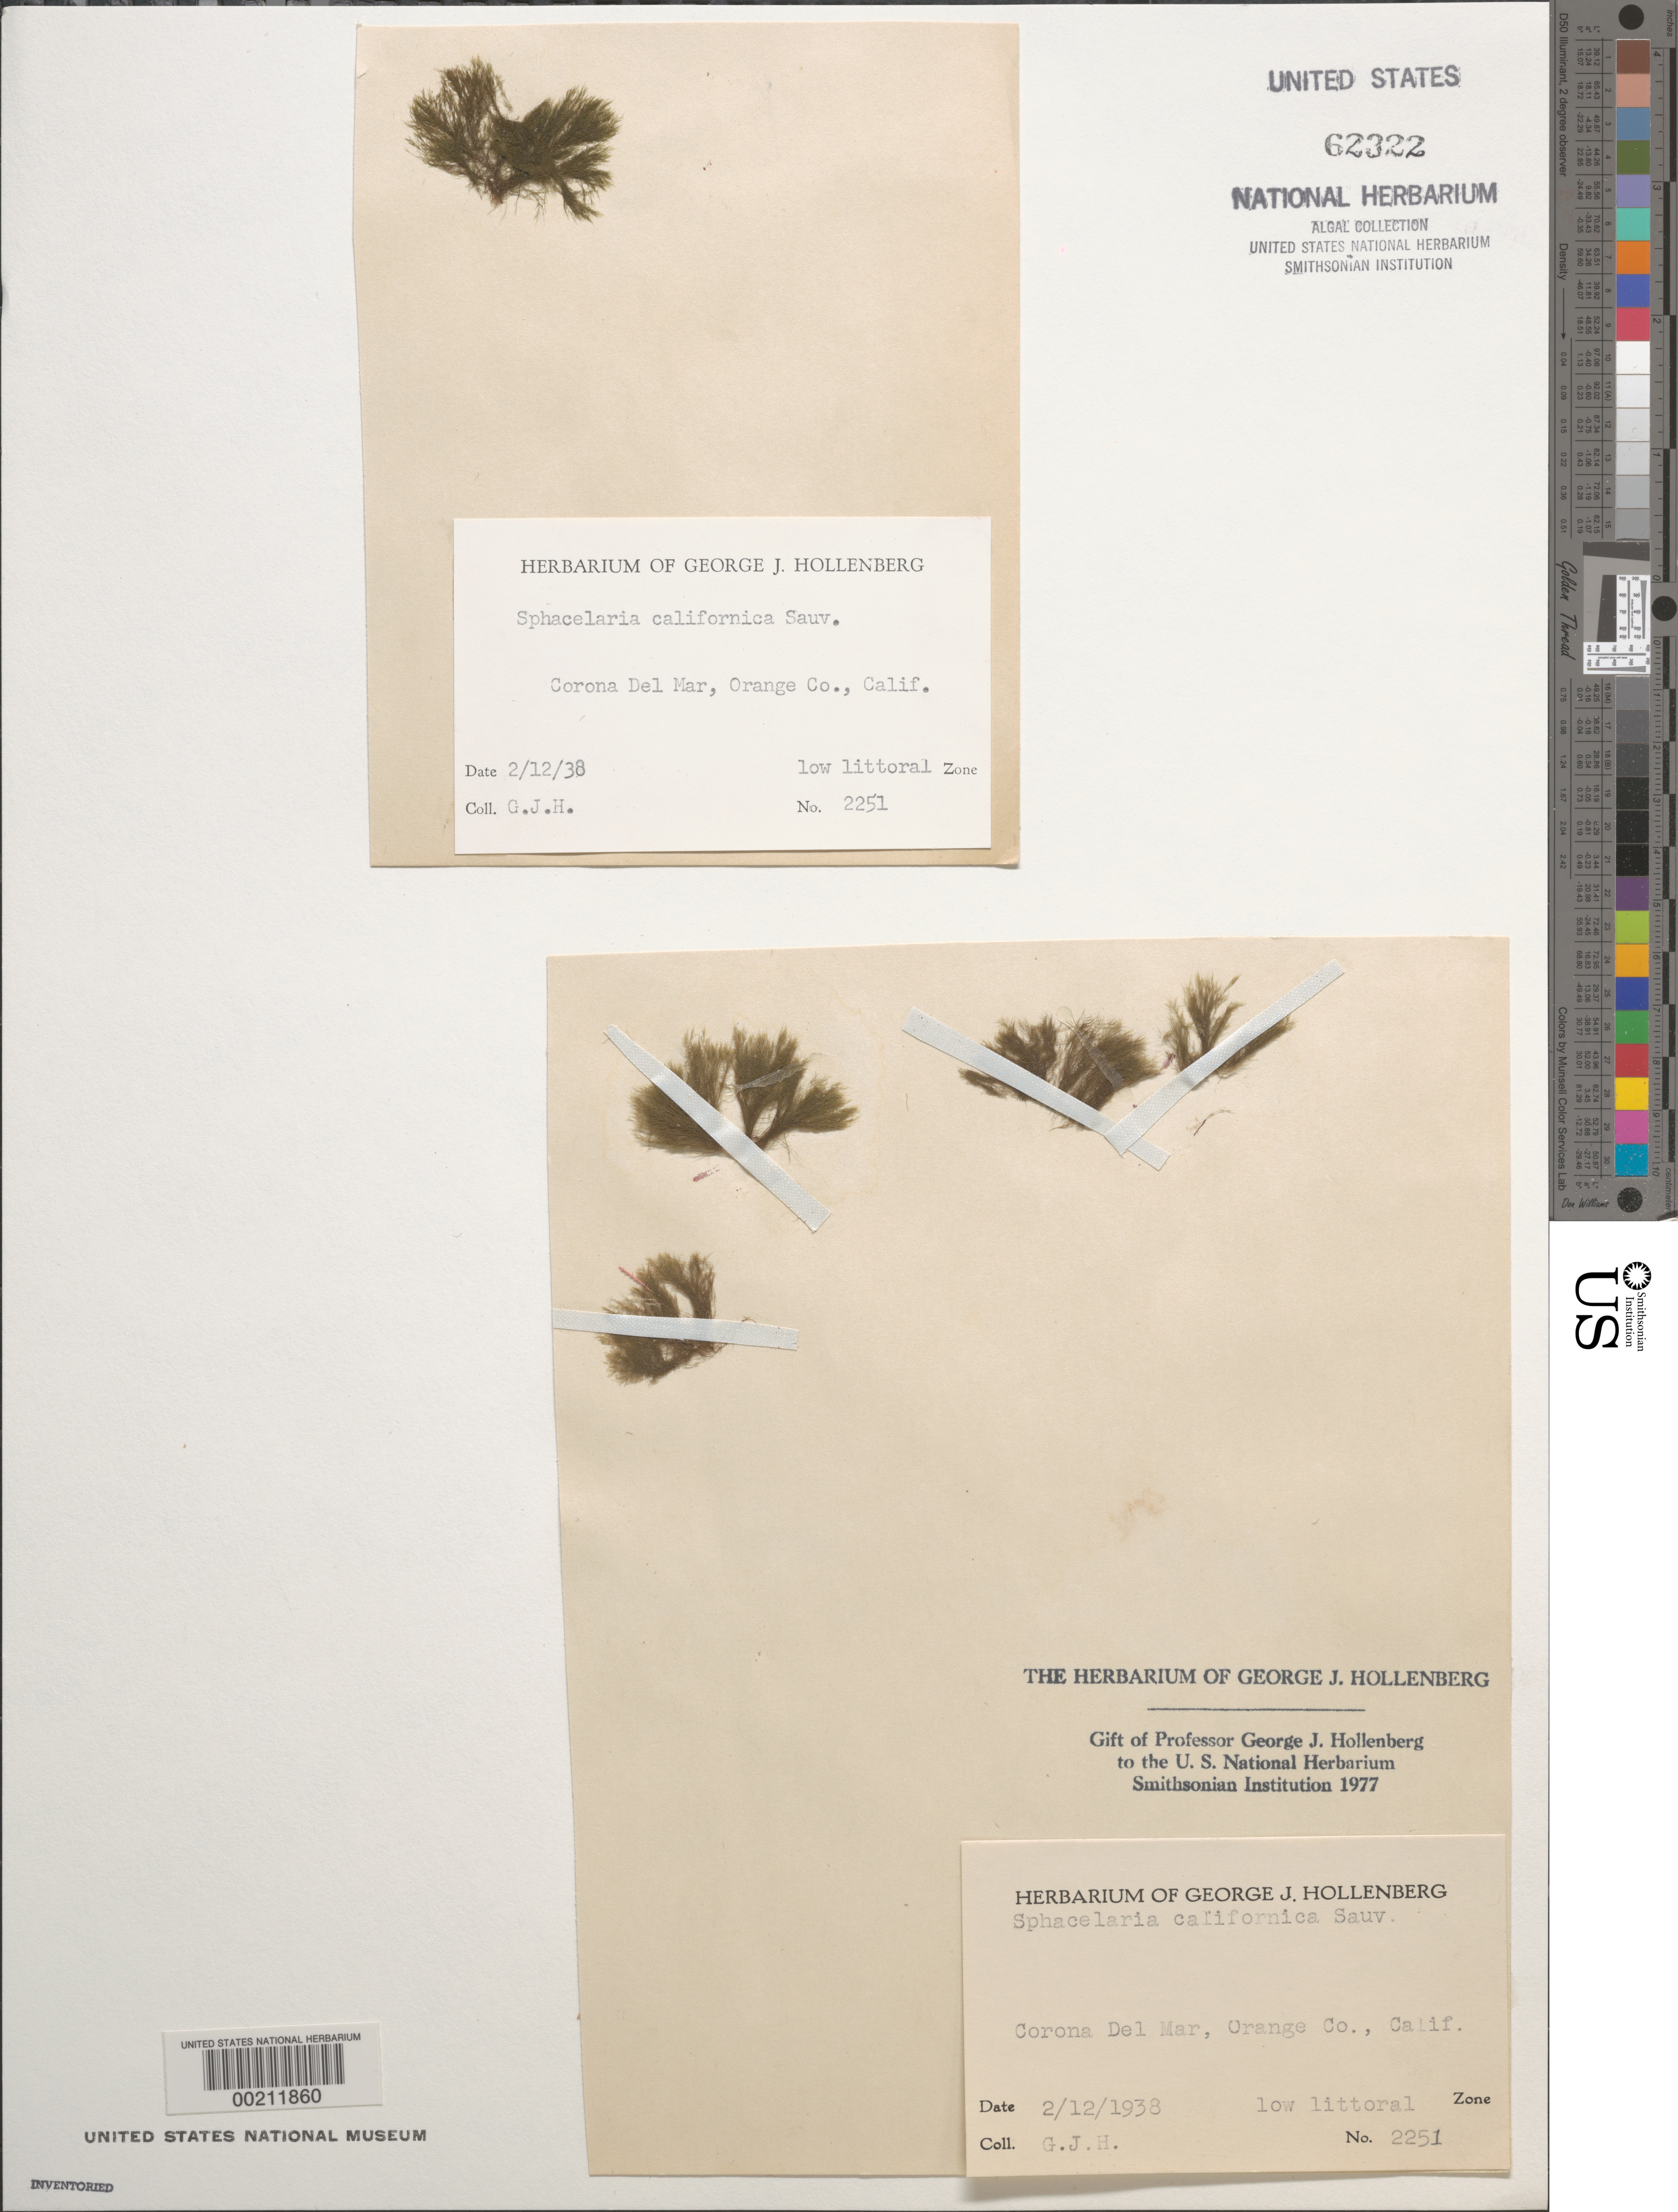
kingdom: Chromista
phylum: Ochrophyta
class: Phaeophyceae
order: Sphacelariales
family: Sphacelariaceae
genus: Sphacelaria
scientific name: Sphacelaria californica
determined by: Hollenberg, George J.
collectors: G. Hollenberg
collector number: GJH 2251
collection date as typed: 12 Feb 1938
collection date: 1938-02-12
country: United States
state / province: California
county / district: Orange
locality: Corona del Mar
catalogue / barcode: US 62322